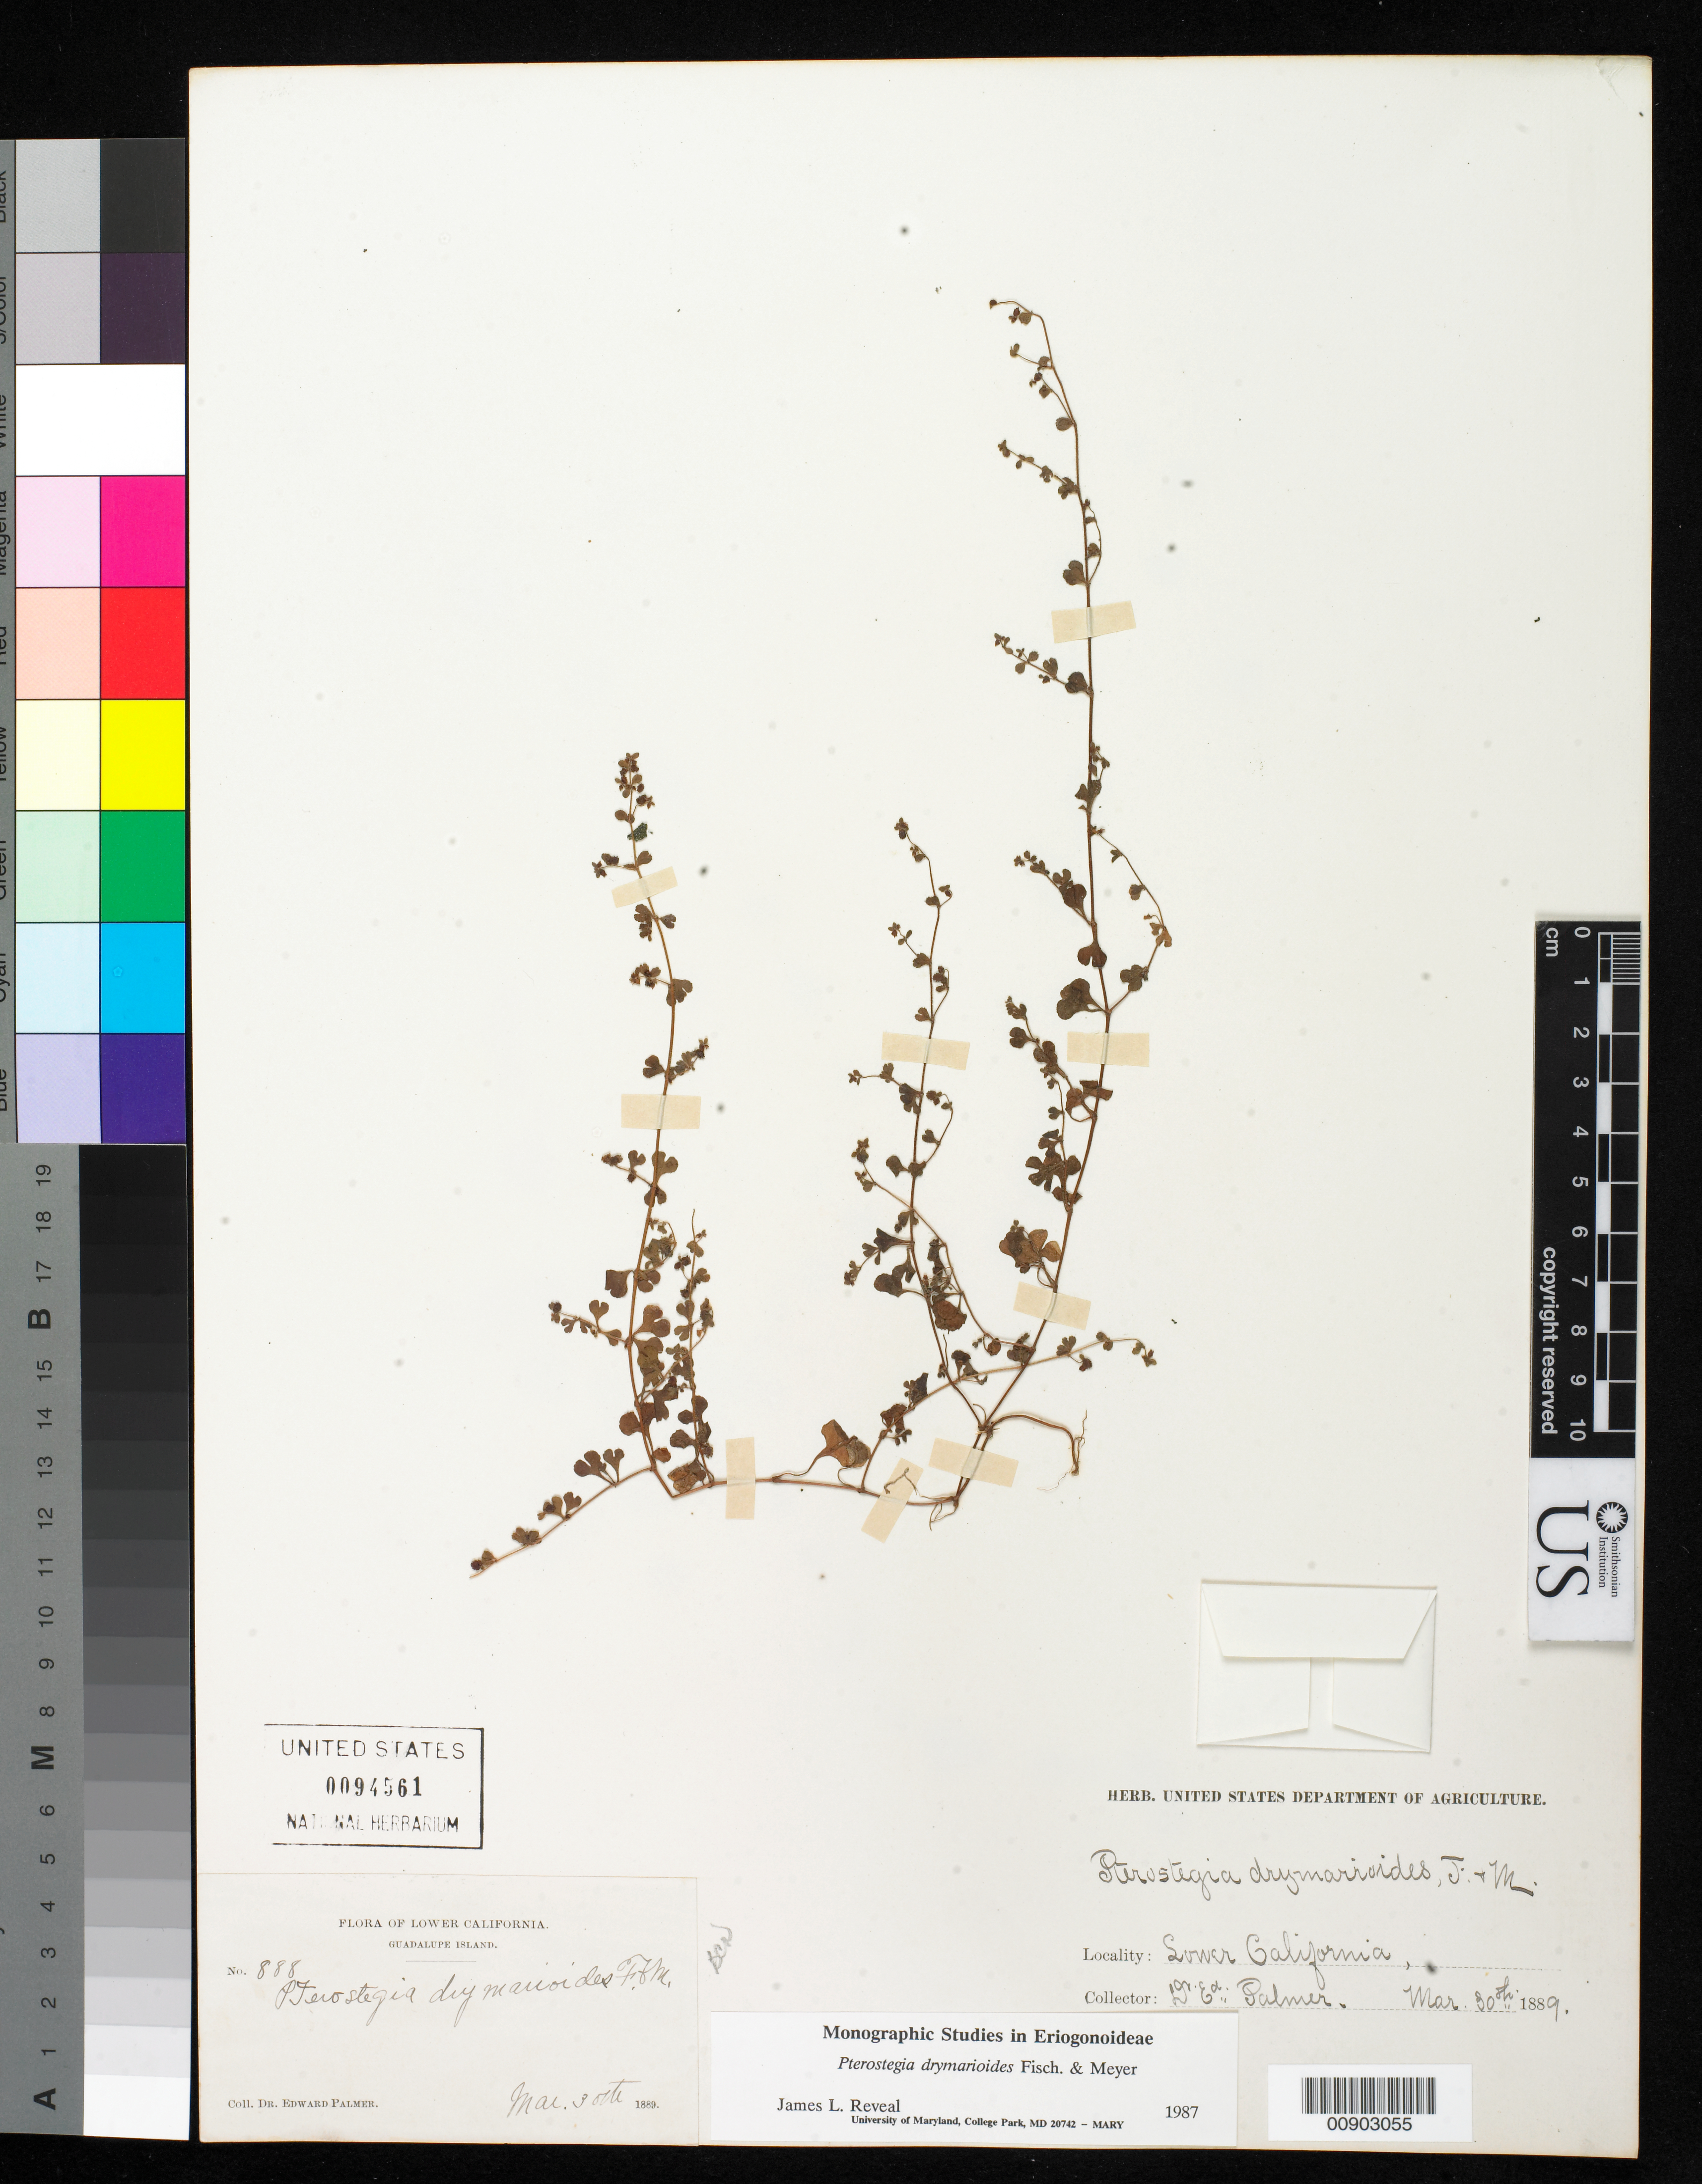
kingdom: Plantae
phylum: Tracheophyta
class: Magnoliopsida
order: Caryophyllales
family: Polygonaceae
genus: Pterostegia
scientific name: Pterostegia drymarioides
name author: Fisch. & C.A. Mey.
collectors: E. Palmer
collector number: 888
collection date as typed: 30 Mar 1889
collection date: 1889-03-30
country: Mexico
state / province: Baja California Norte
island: Guadalupe I.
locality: Guadalupe Island, Baja California.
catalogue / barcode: US 94561